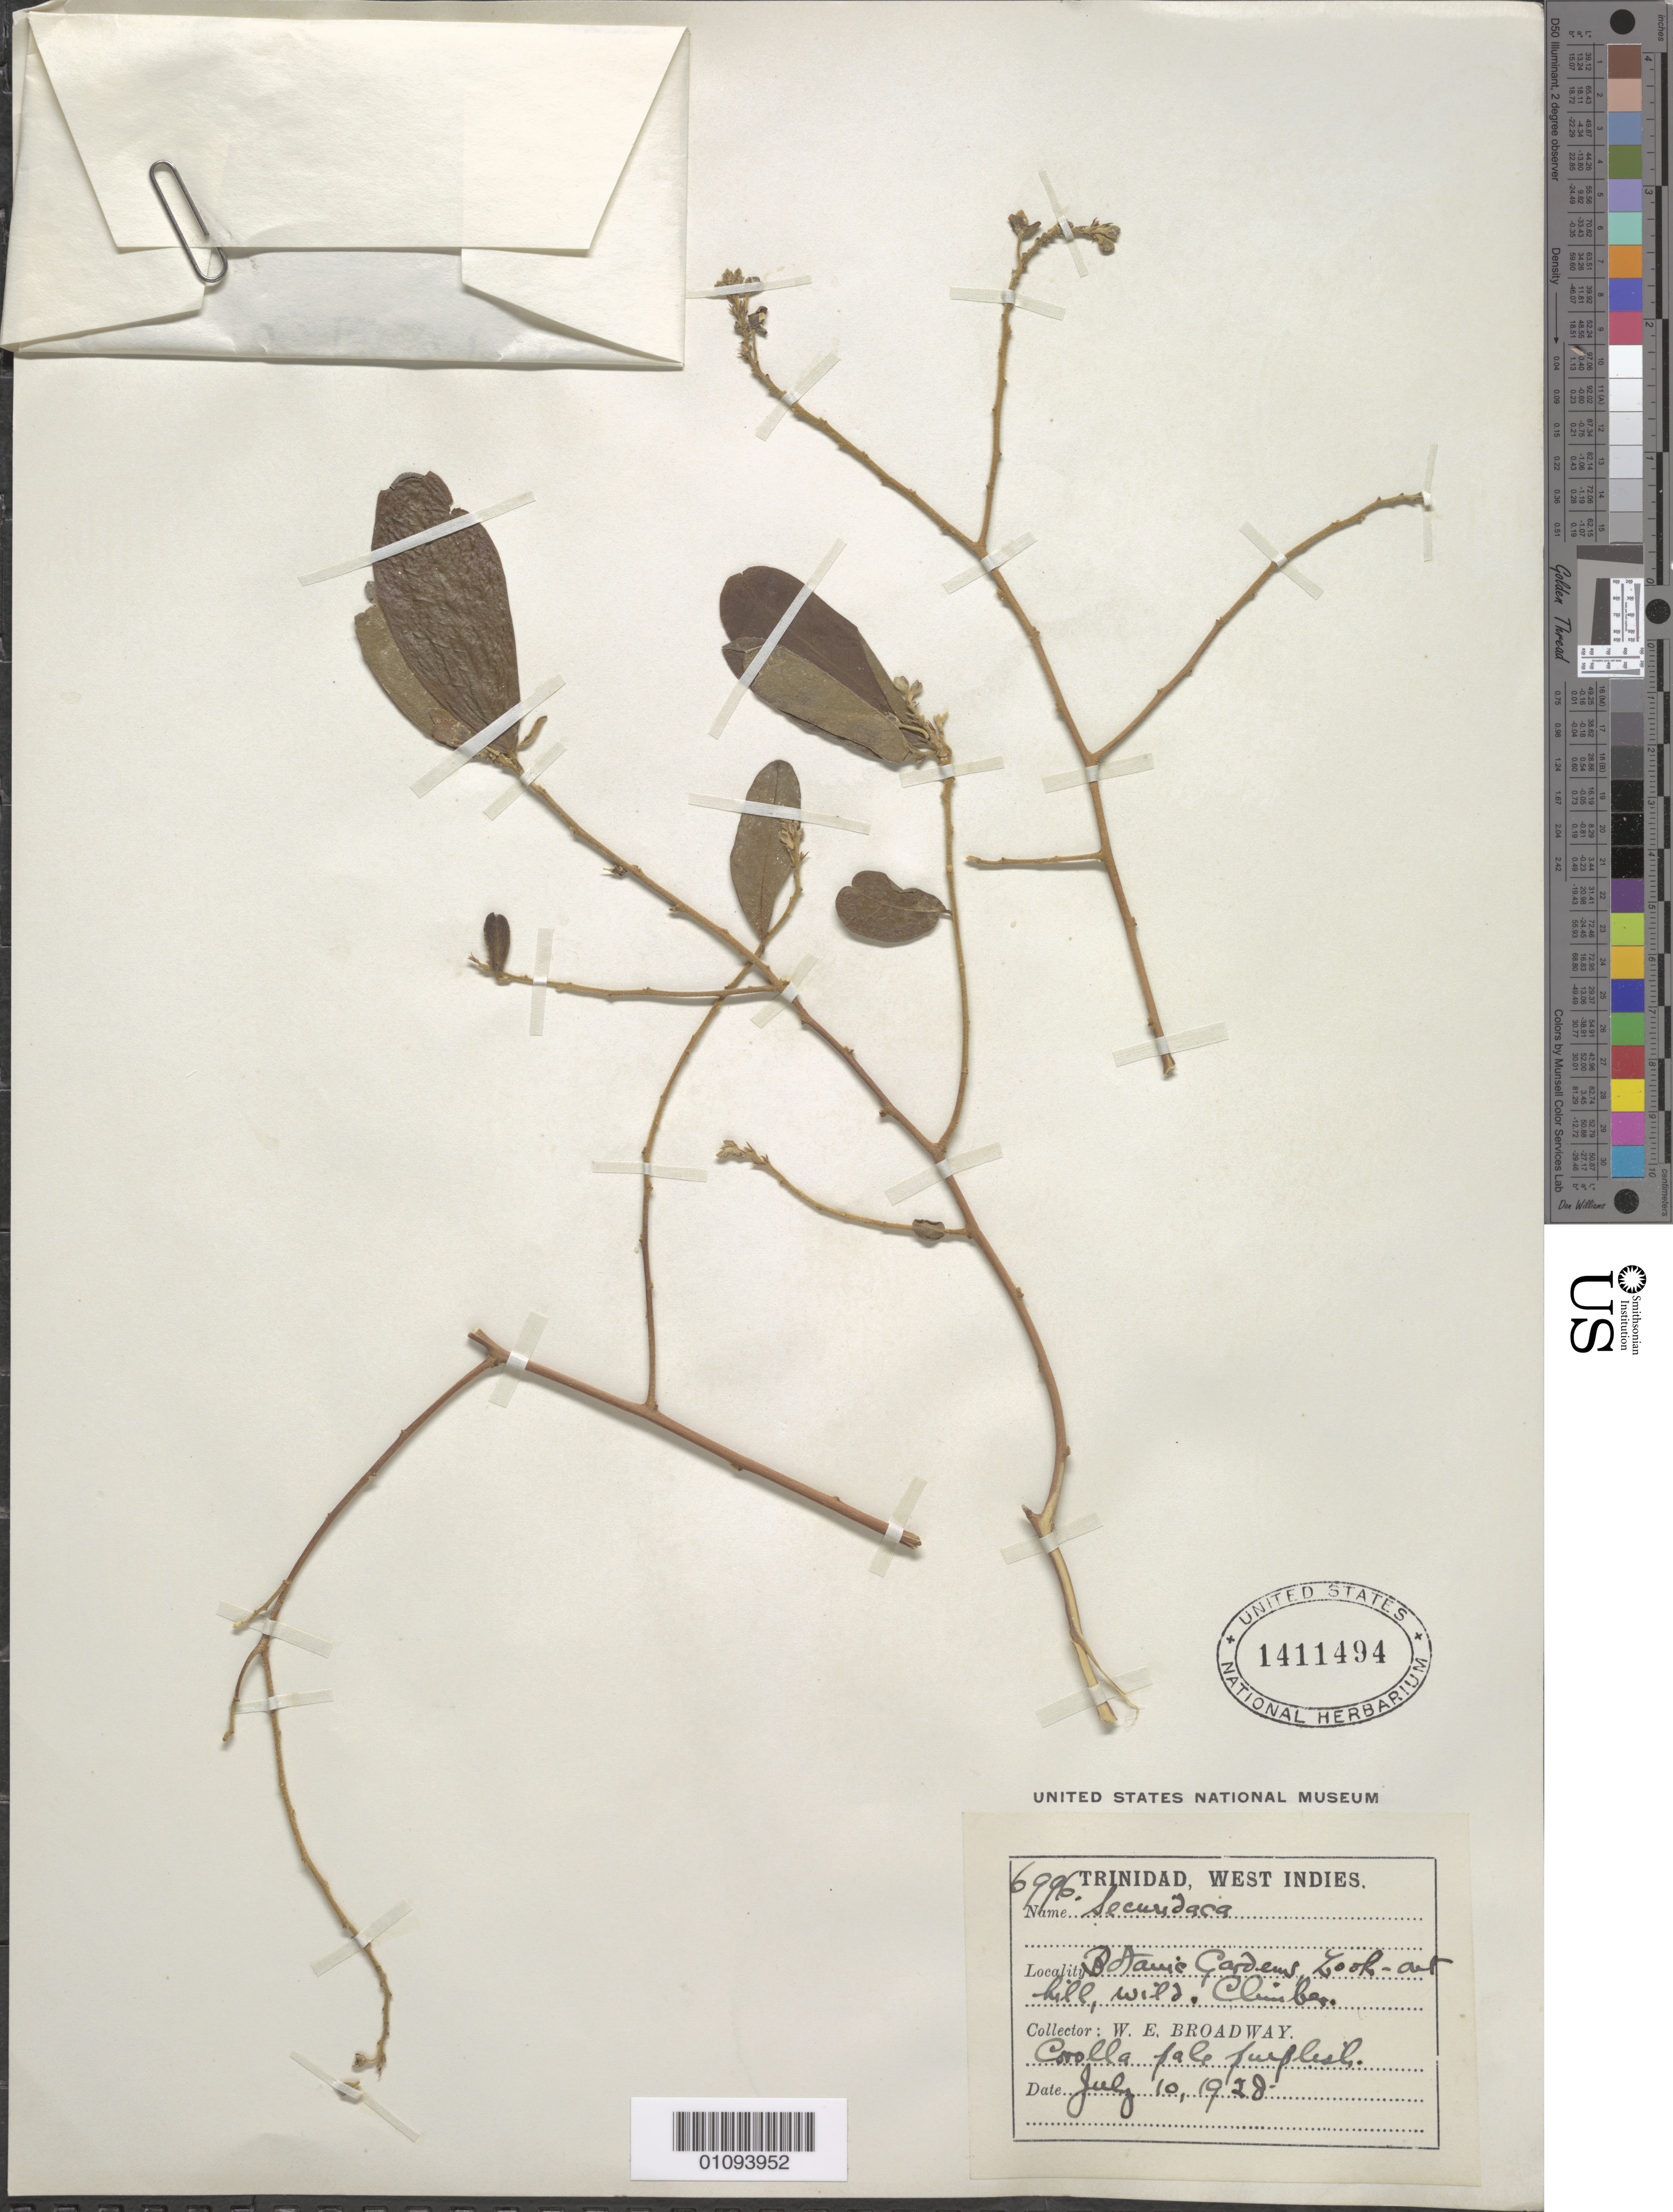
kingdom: Plantae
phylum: Tracheophyta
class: Magnoliopsida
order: Fabales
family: Polygalaceae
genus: Securidaca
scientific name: Securidaca tenuifolia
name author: Chodat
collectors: W. E. Broadway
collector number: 6996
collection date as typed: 10 Jul 1928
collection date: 1928-07-10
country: Trinidad and Tobago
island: Trinidad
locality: Botanic Gardens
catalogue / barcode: US 1411494